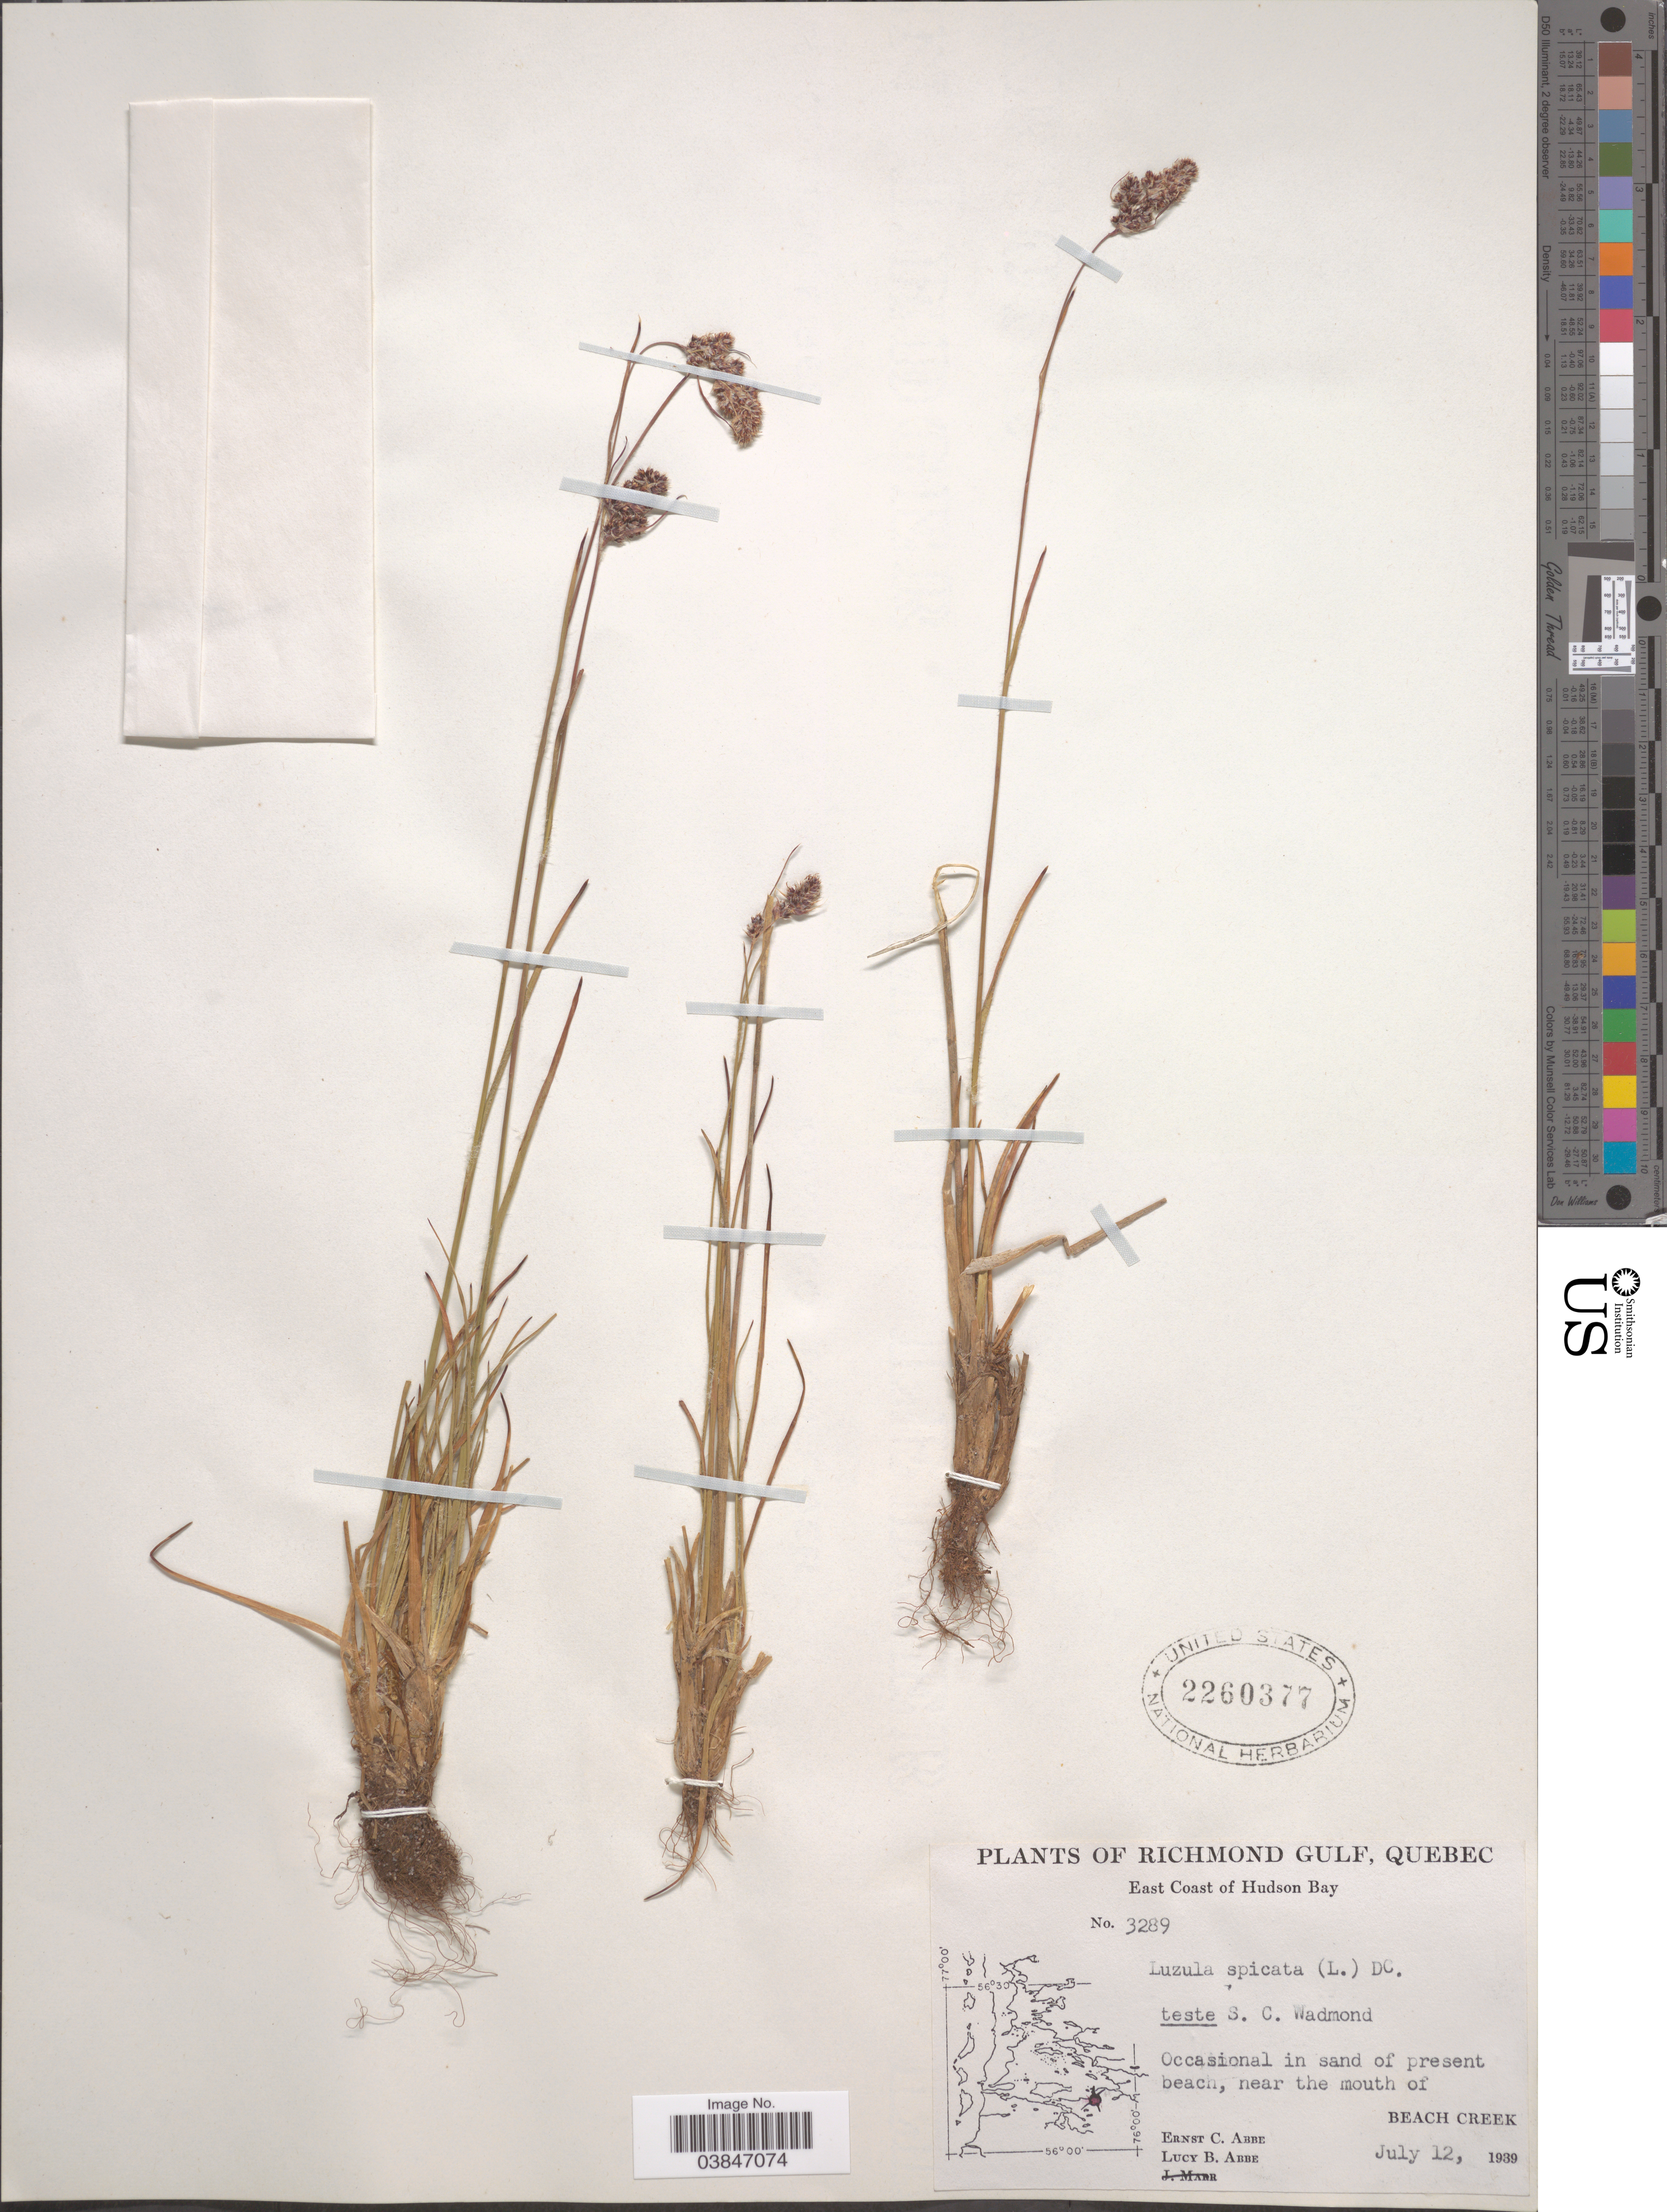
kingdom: Plantae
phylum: Tracheophyta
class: Liliopsida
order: Poales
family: Juncaceae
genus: Luzula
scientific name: Luzula spicata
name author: (L.) DC.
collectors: E. C. Abbe & L. B. Abbe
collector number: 3289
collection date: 1939-07-12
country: Canada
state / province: Quebec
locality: Richmond Gulf. East Coast of Hudson Bay. Near the mouth of Beach Creek.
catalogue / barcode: US 2260377